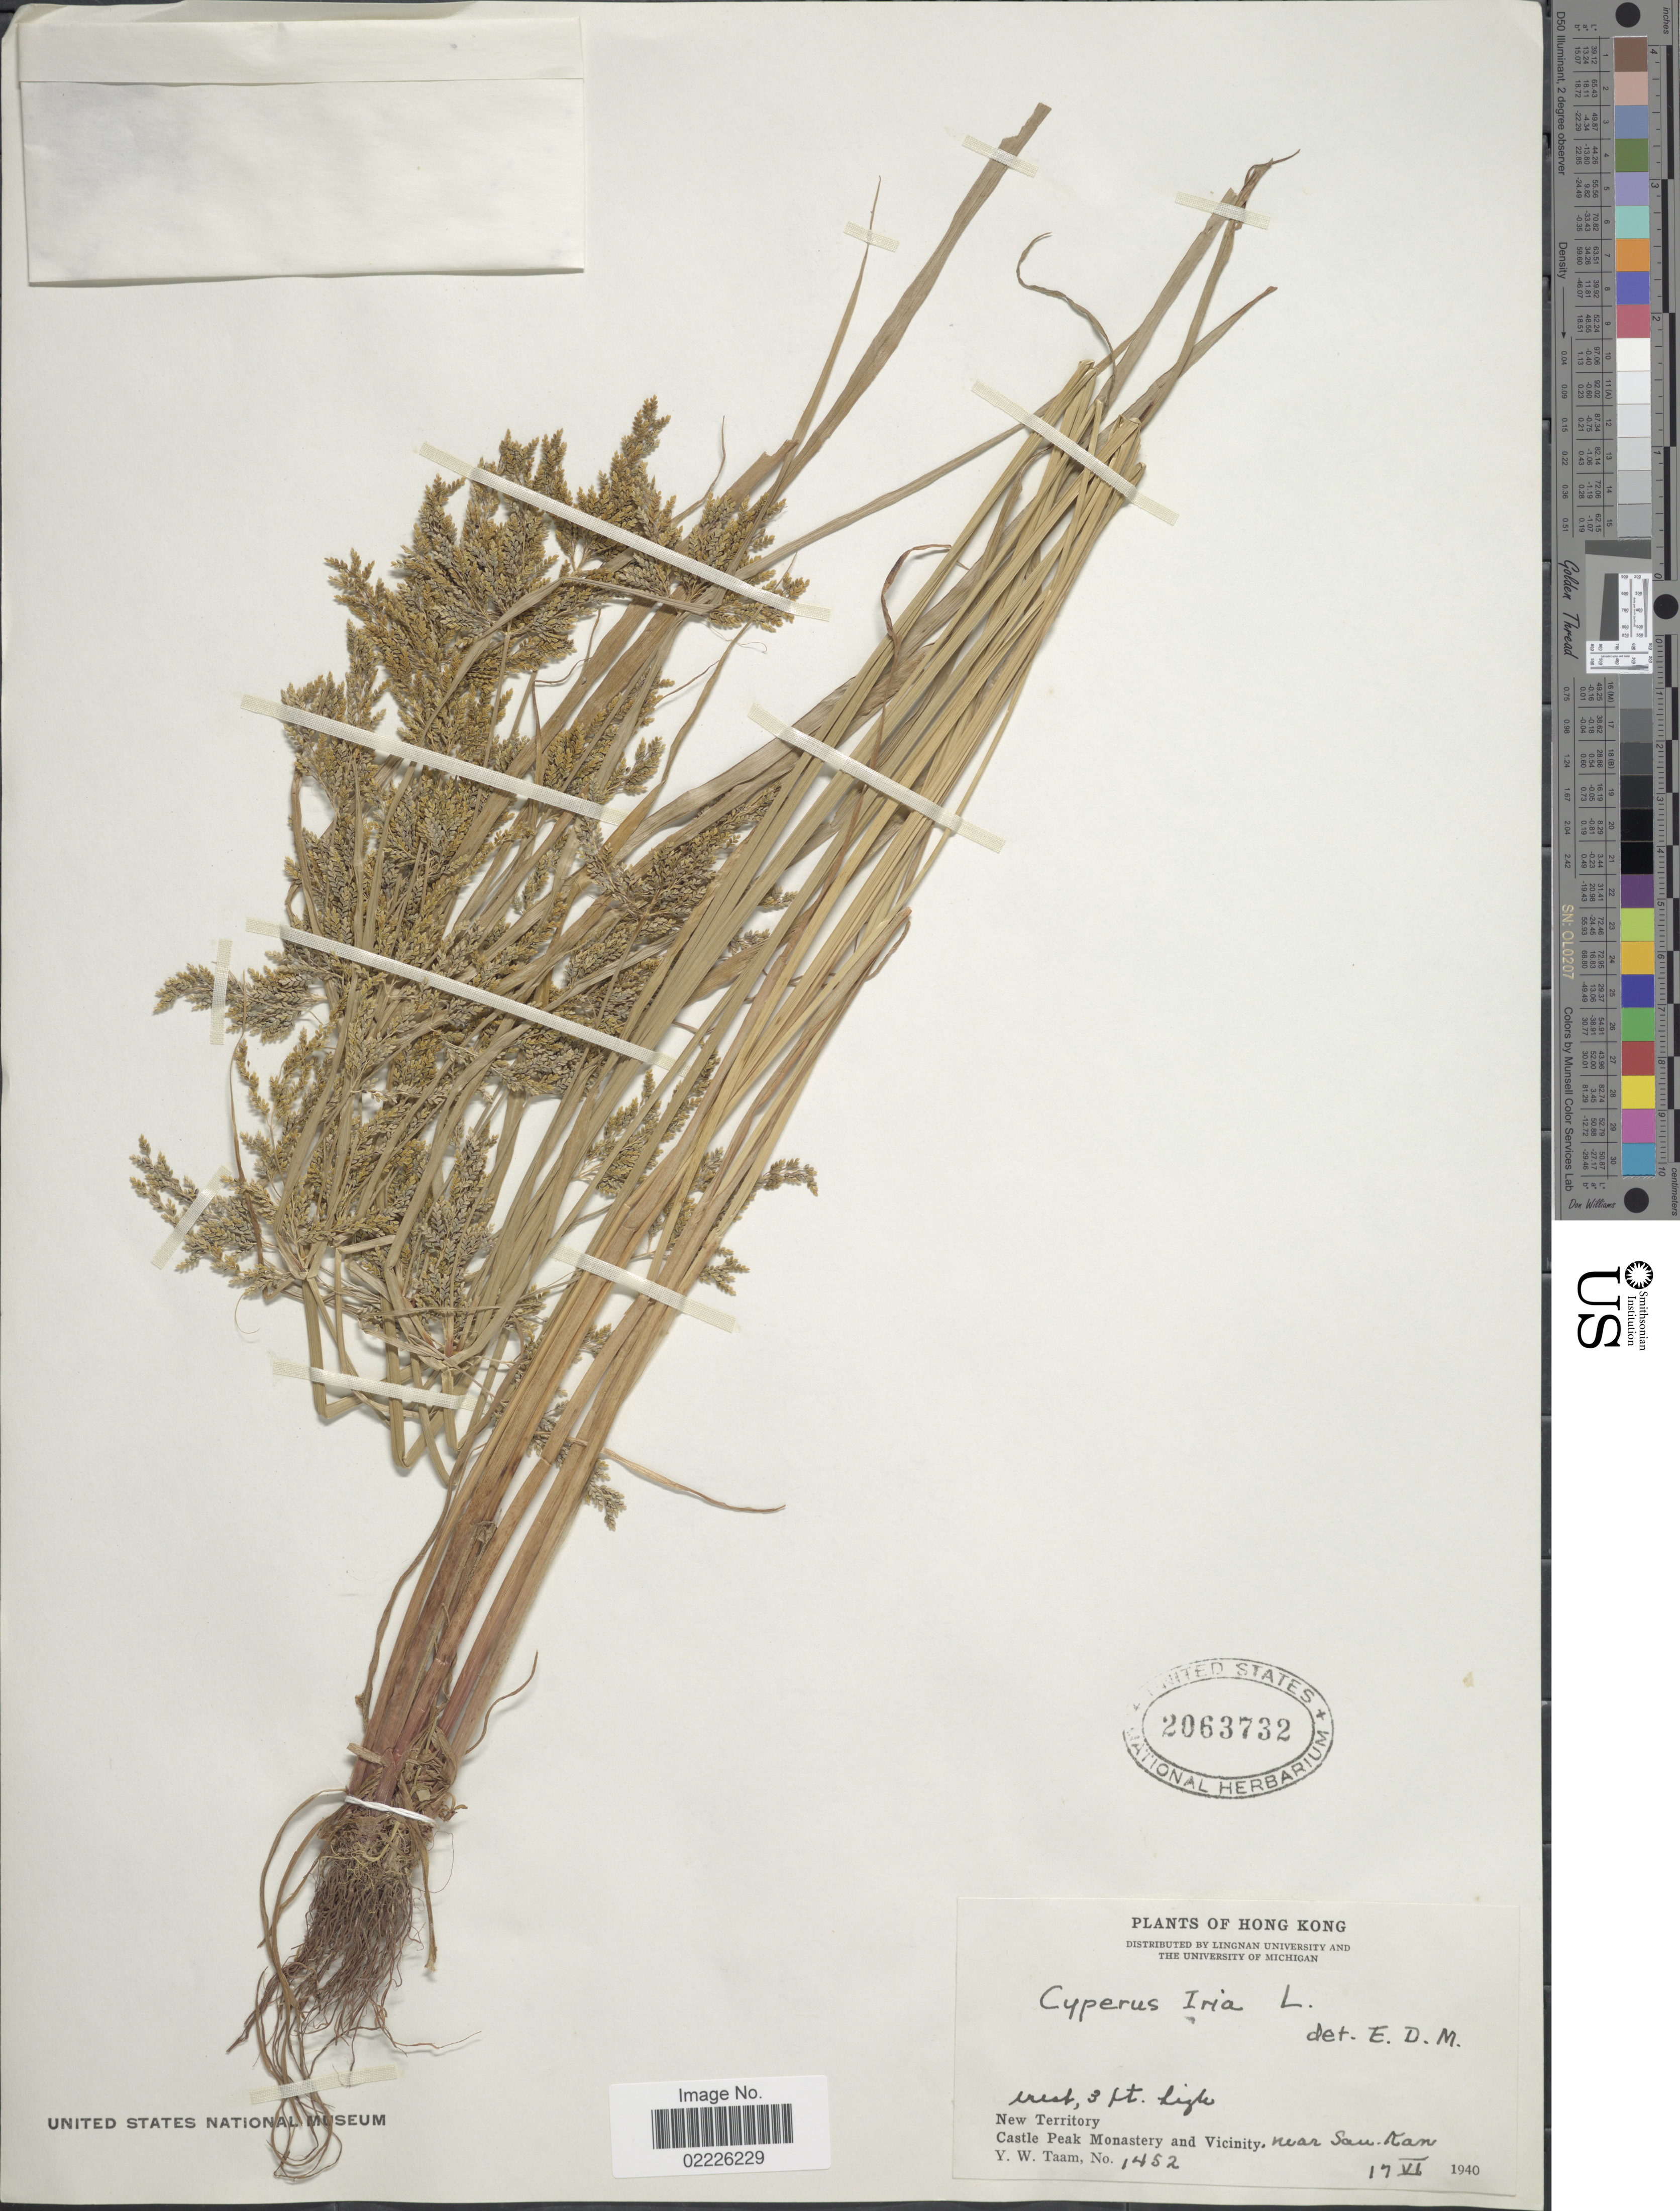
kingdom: Plantae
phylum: Tracheophyta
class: Liliopsida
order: Poales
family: Cyperaceae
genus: Cyperus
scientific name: Cyperus iria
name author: L.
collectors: Y. W. Taam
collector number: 1452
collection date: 1940-06-17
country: China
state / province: Hong Kong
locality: Hong kong, New Territory, Castle Peak Monastery and Vicinity, near San-Kan.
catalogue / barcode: US 2063732